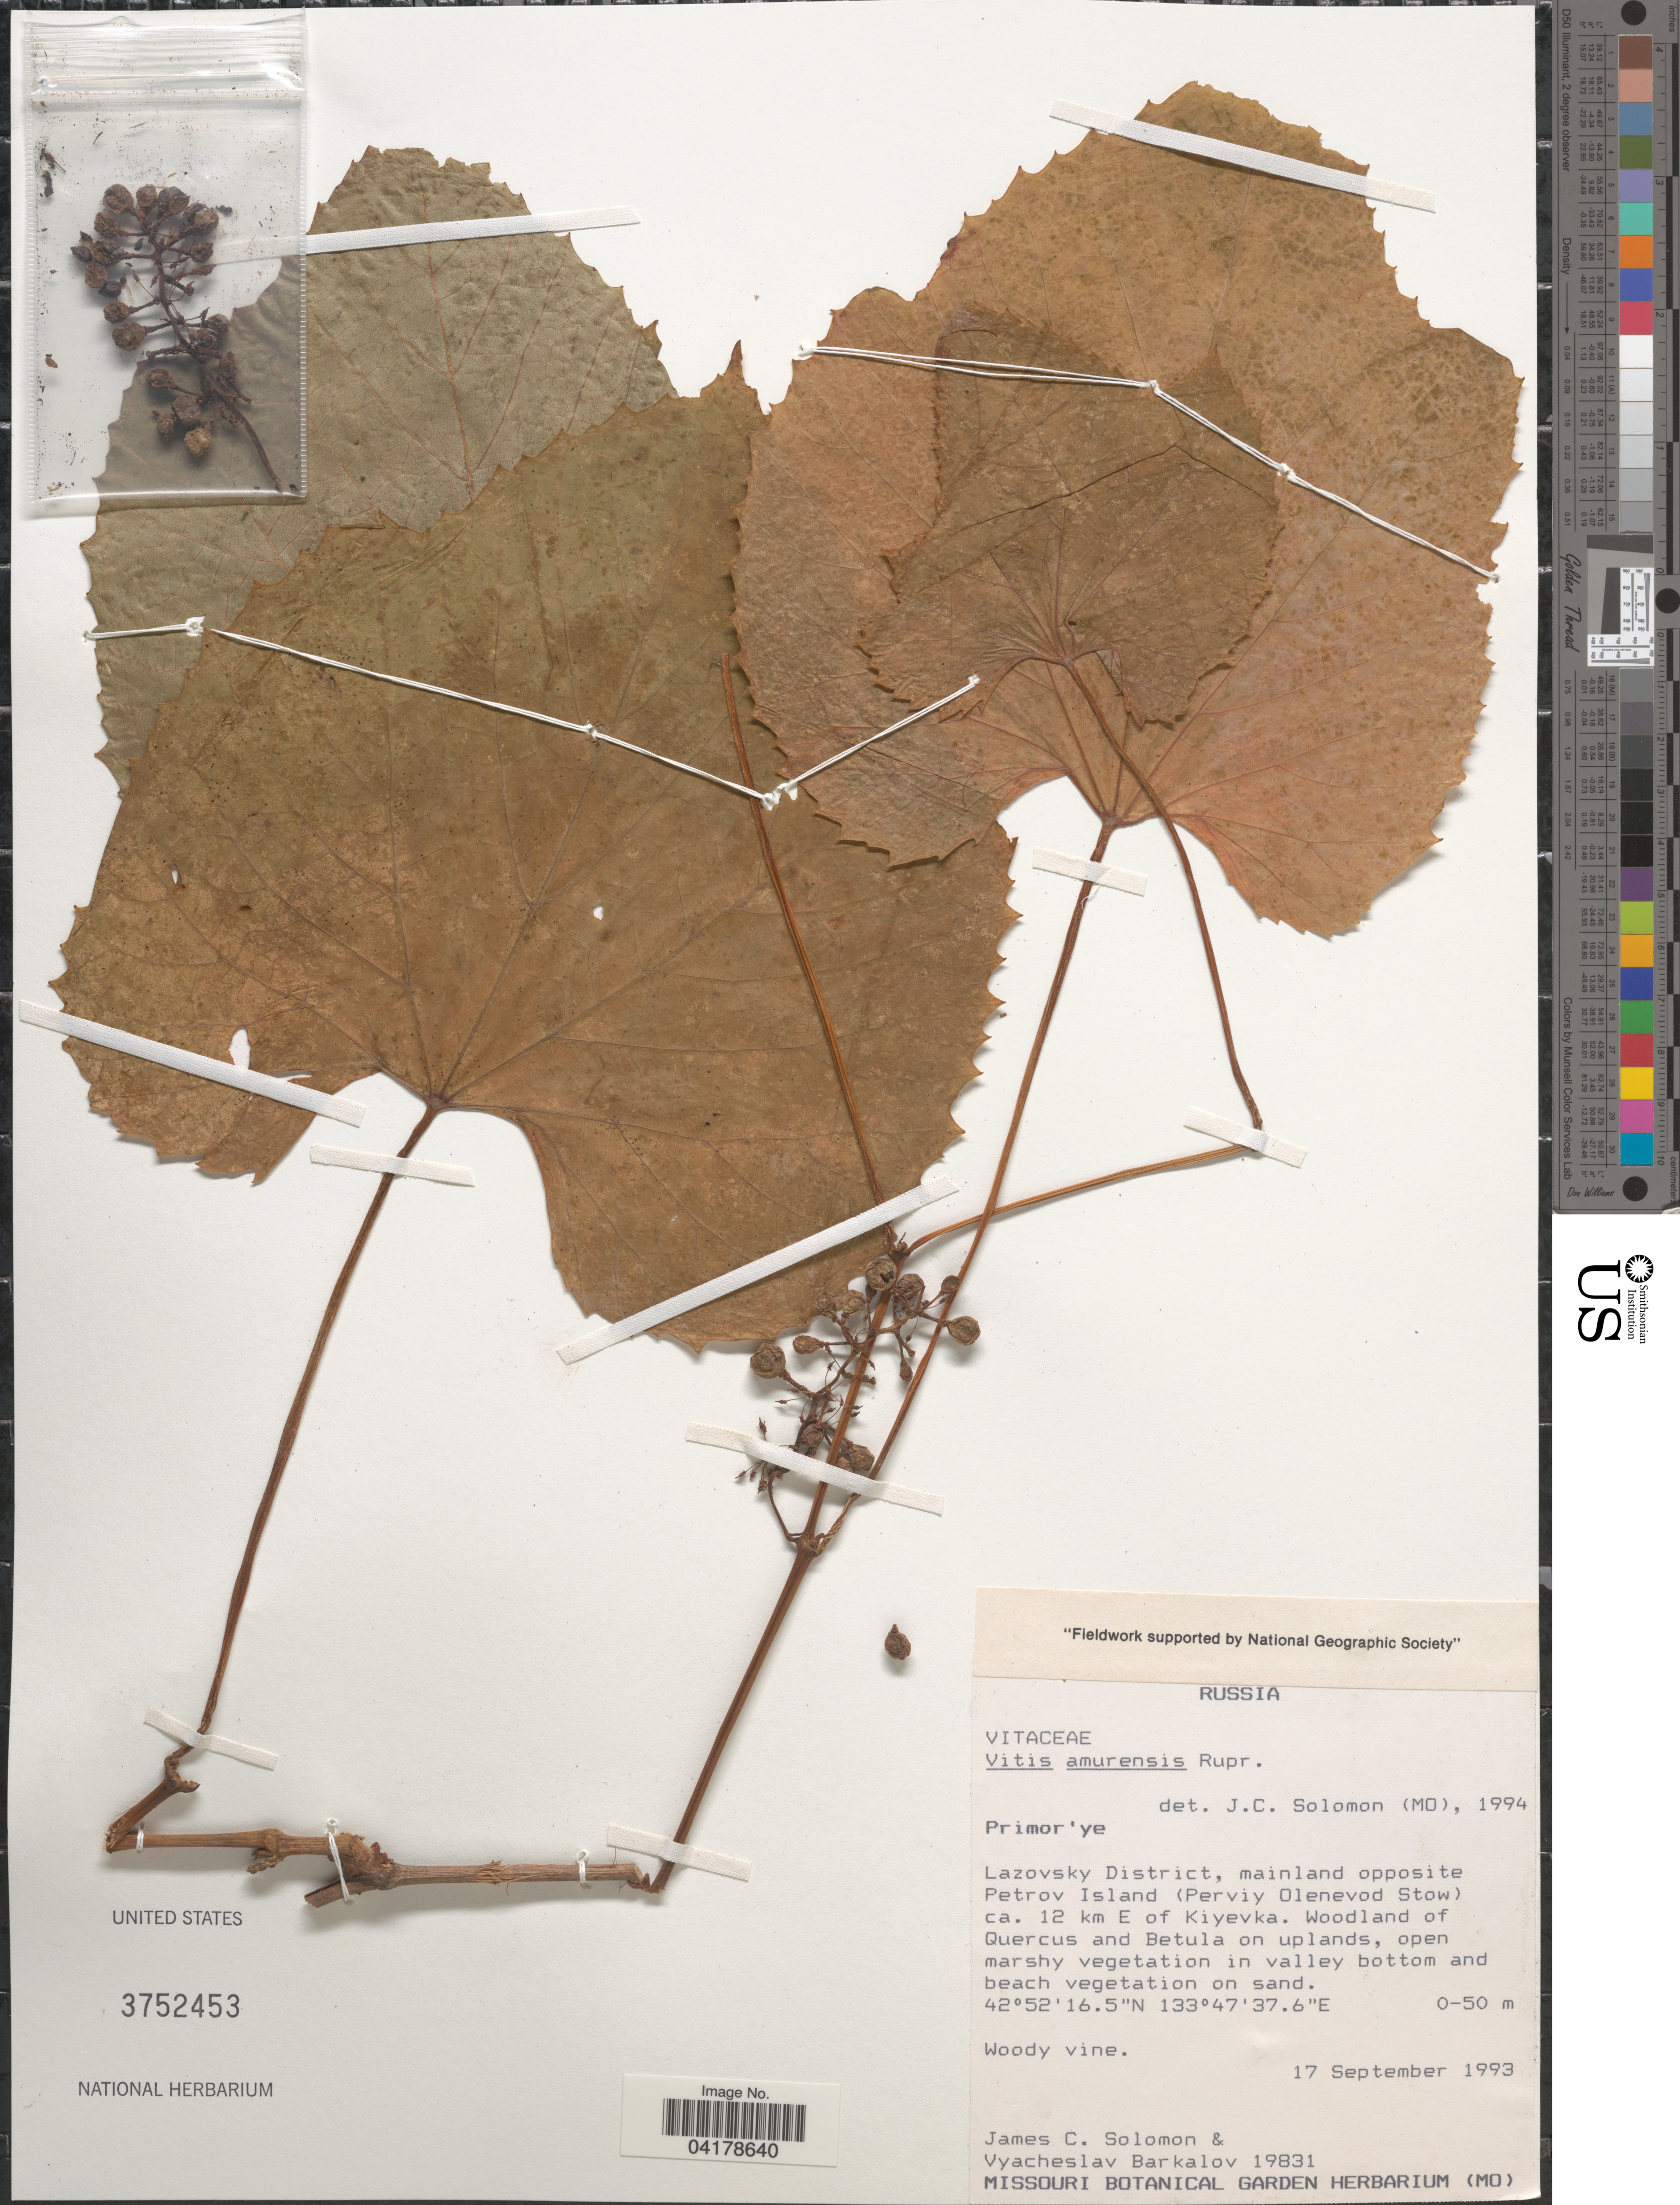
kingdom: Plantae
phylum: Tracheophyta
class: Magnoliopsida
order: Vitales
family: Vitaceae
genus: Vitis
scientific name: Vitis amurensis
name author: Rupr.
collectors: J. C. Solomon & V. Barkalov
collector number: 19831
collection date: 1993-09-17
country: Russian Federation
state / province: Primorsky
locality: Russia. Primor'ye. Lazovsky District, mainland opposite Petrov Island (Perviy Olenevod Stow) ca. 12 km E of Kiyevka.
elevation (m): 0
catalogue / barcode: US 3752453